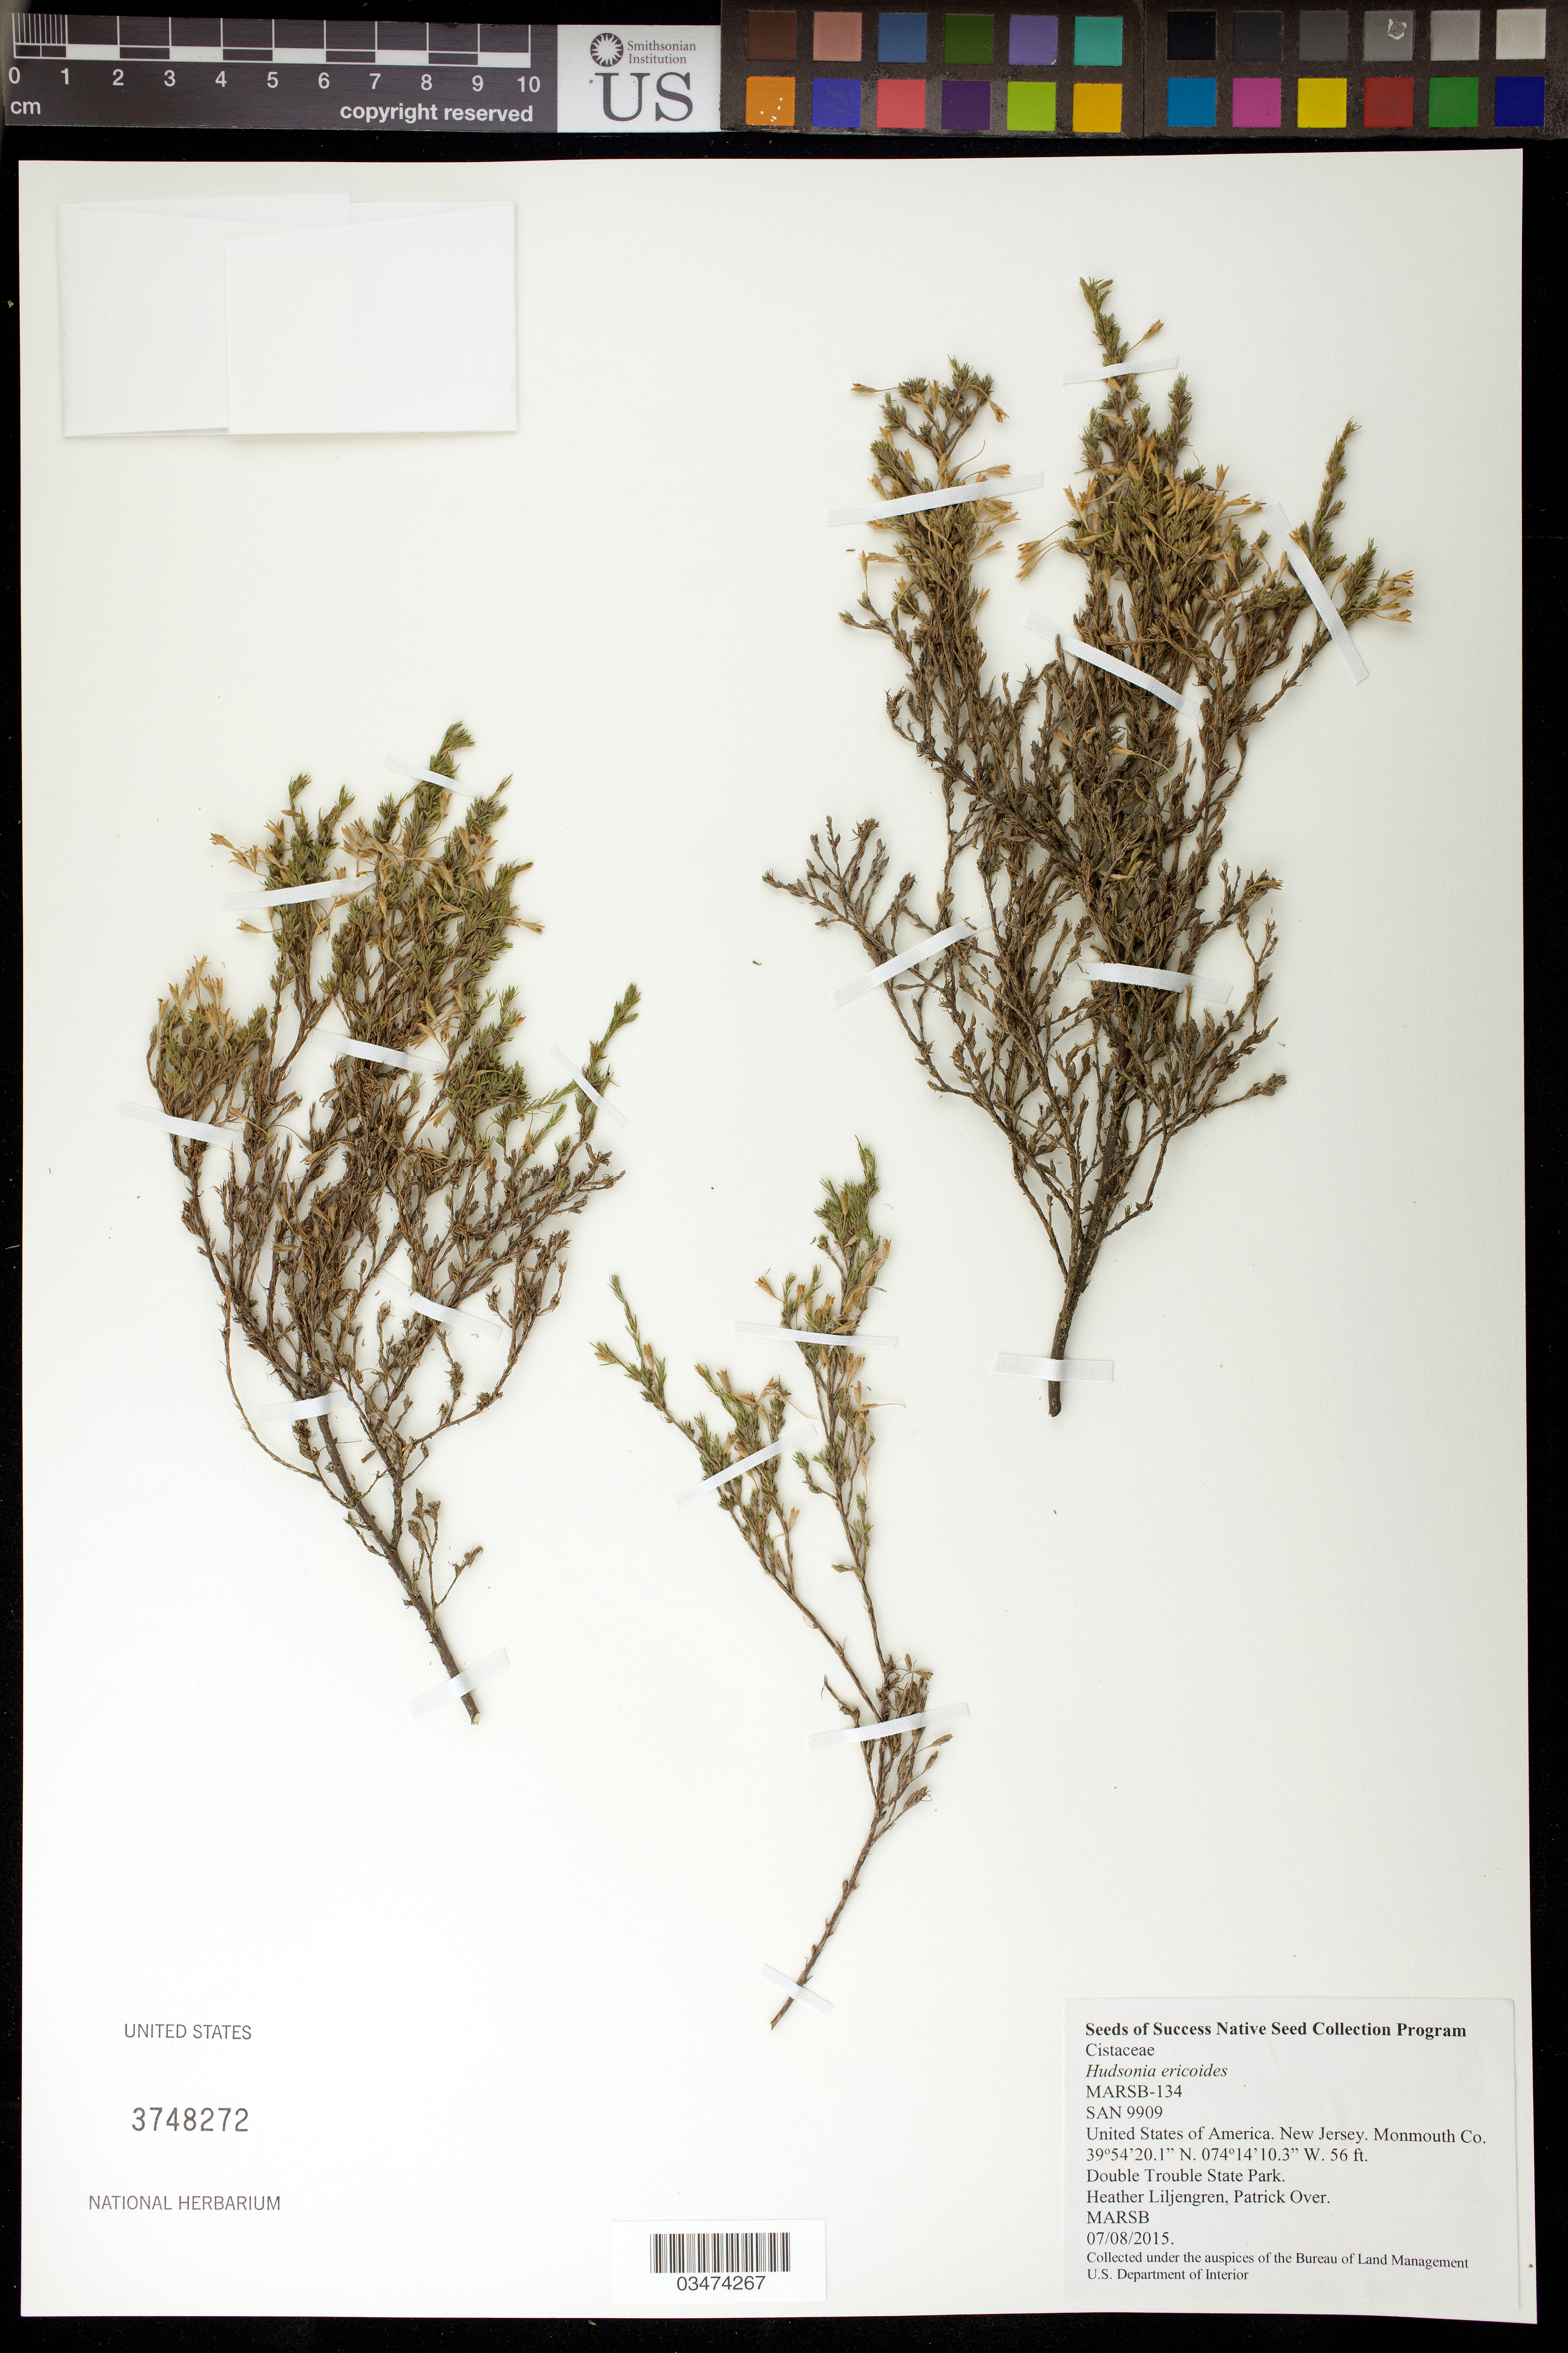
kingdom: Plantae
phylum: Tracheophyta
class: Magnoliopsida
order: Malvales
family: Cistaceae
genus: Hudsonia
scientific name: Hudsonia ericoides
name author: L.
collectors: H. Liljengren & P. Over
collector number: MARSB-134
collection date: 2015-07-08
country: United States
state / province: New Jersey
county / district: Monmouth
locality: Double Trouble State Park.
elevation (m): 17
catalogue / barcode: US 3748272